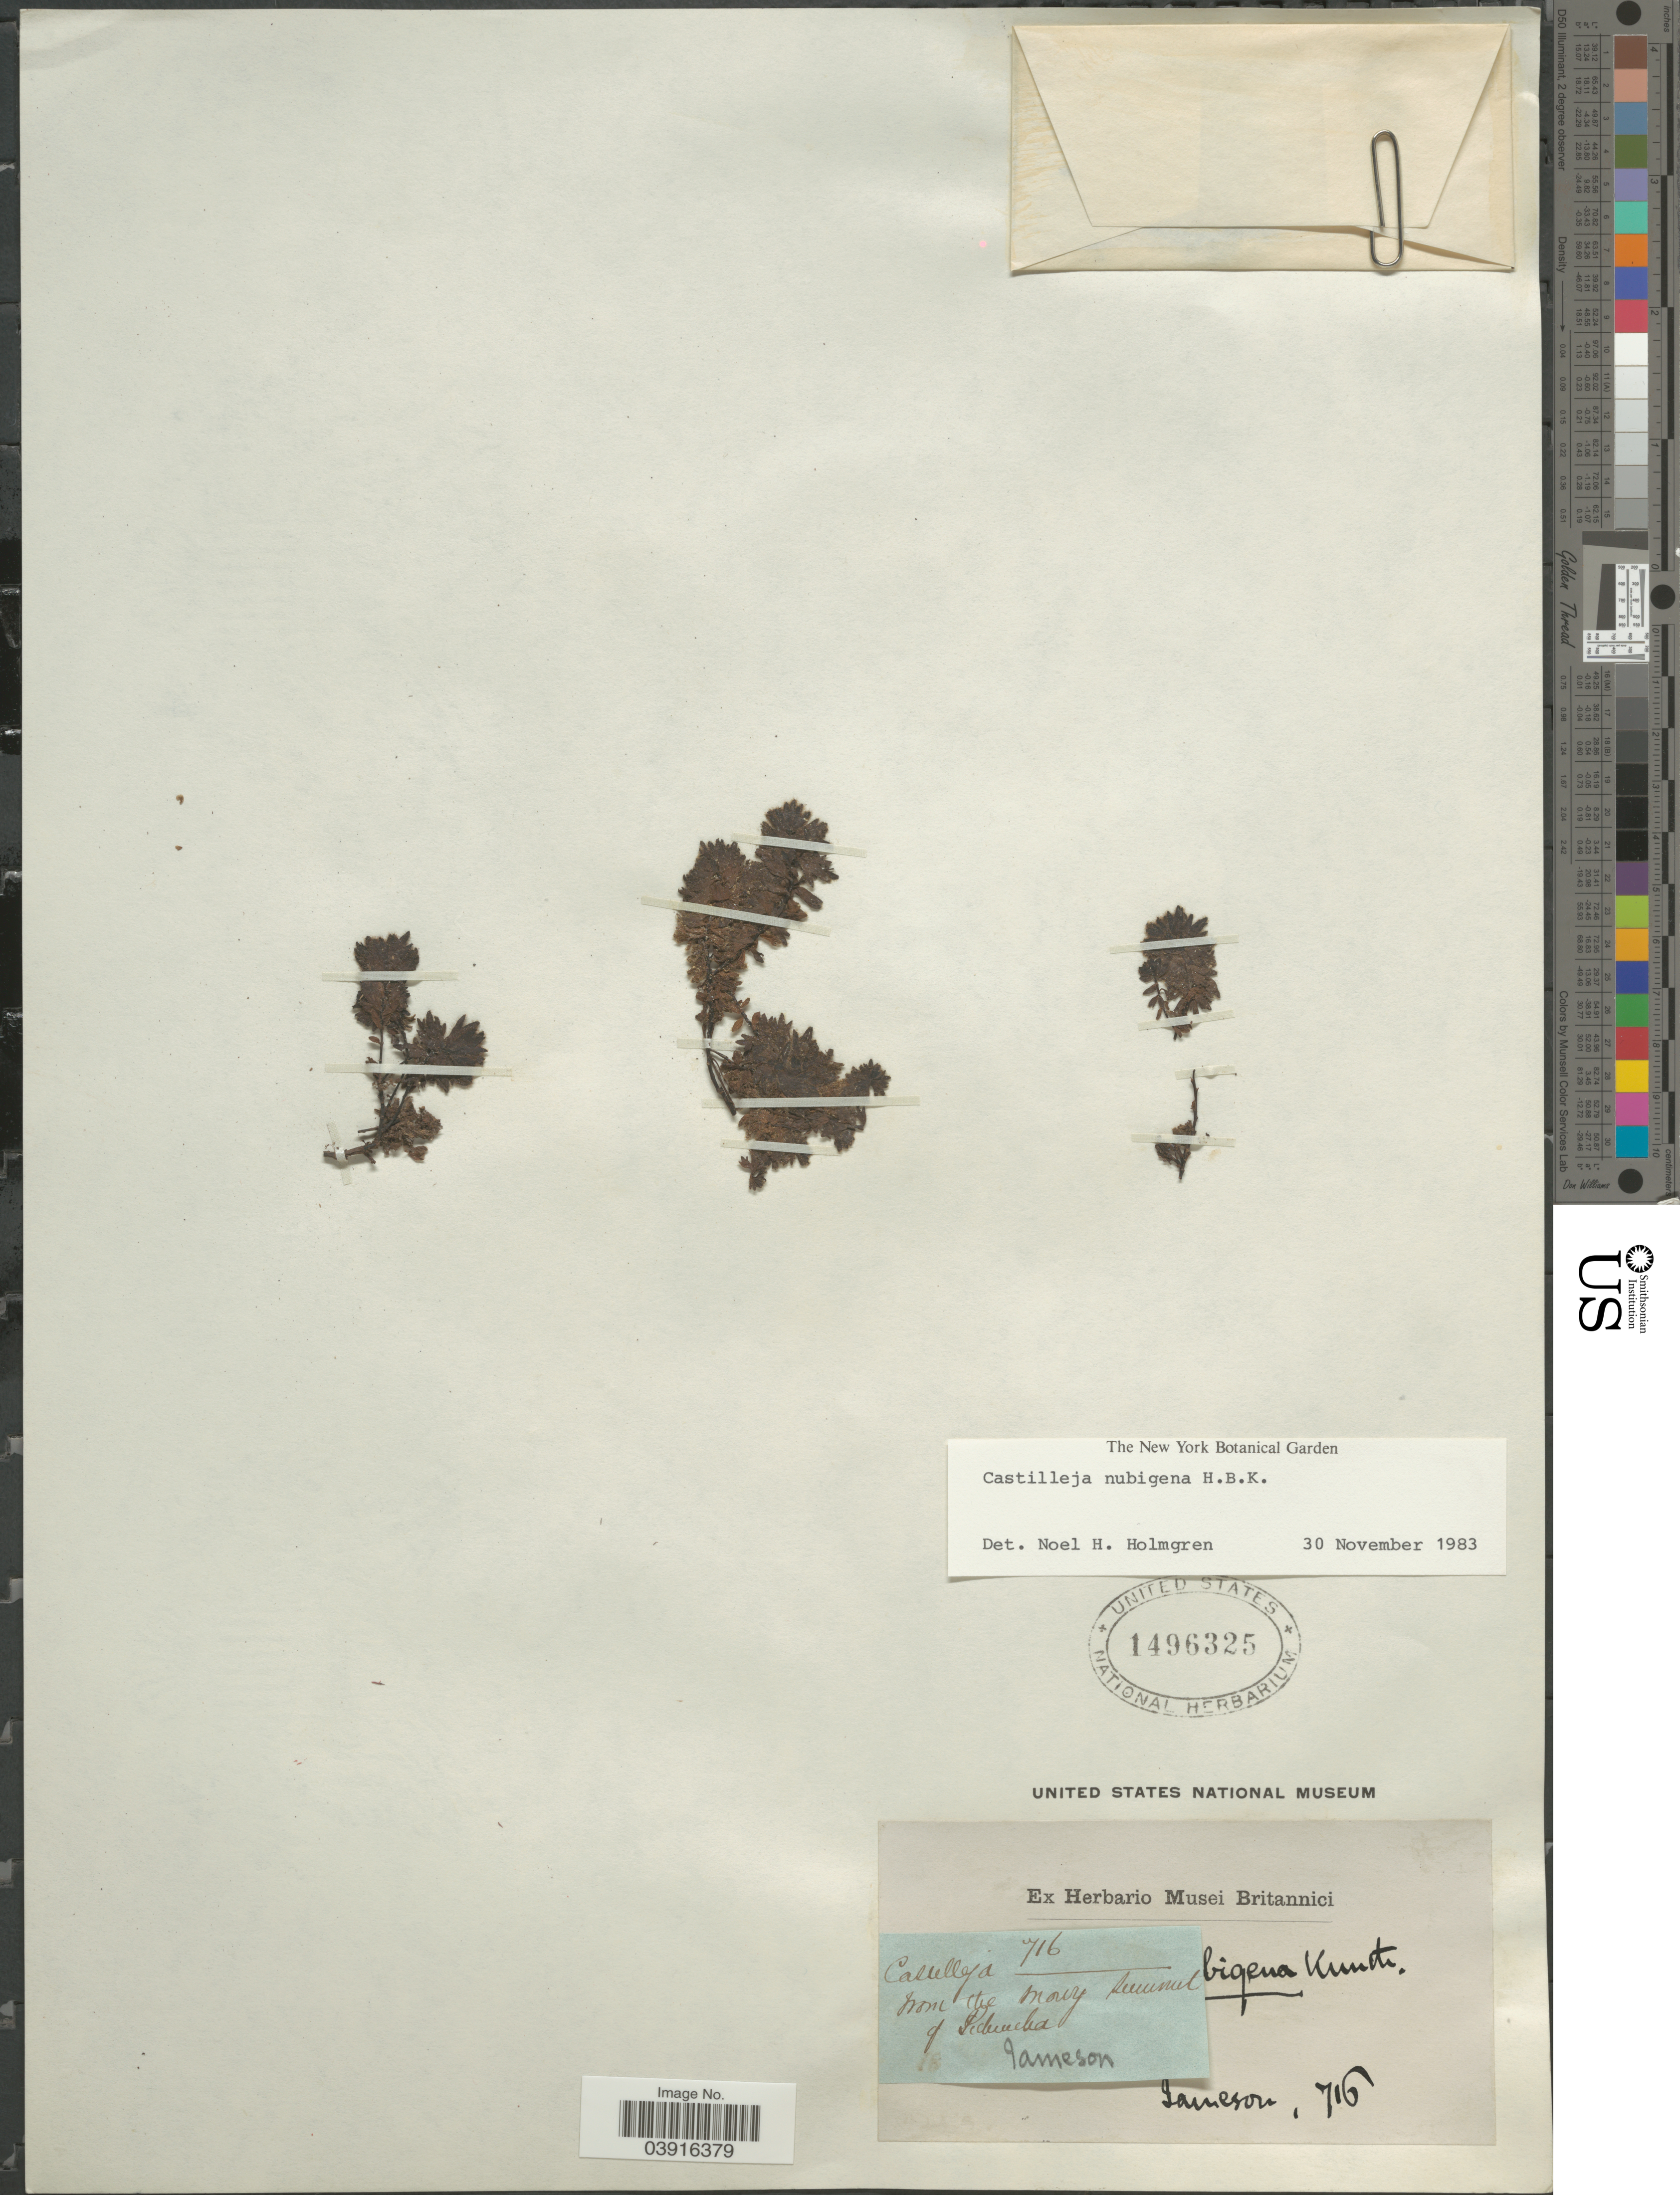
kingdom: Plantae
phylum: Tracheophyta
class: Magnoliopsida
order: Lamiales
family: Orobanchaceae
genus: Castilleja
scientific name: Castilleja nubigena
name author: Kunth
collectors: -- Jameson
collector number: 716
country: Ecuador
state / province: Pichincha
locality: From the snowy Summit of Pichincha.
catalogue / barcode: US 1496325